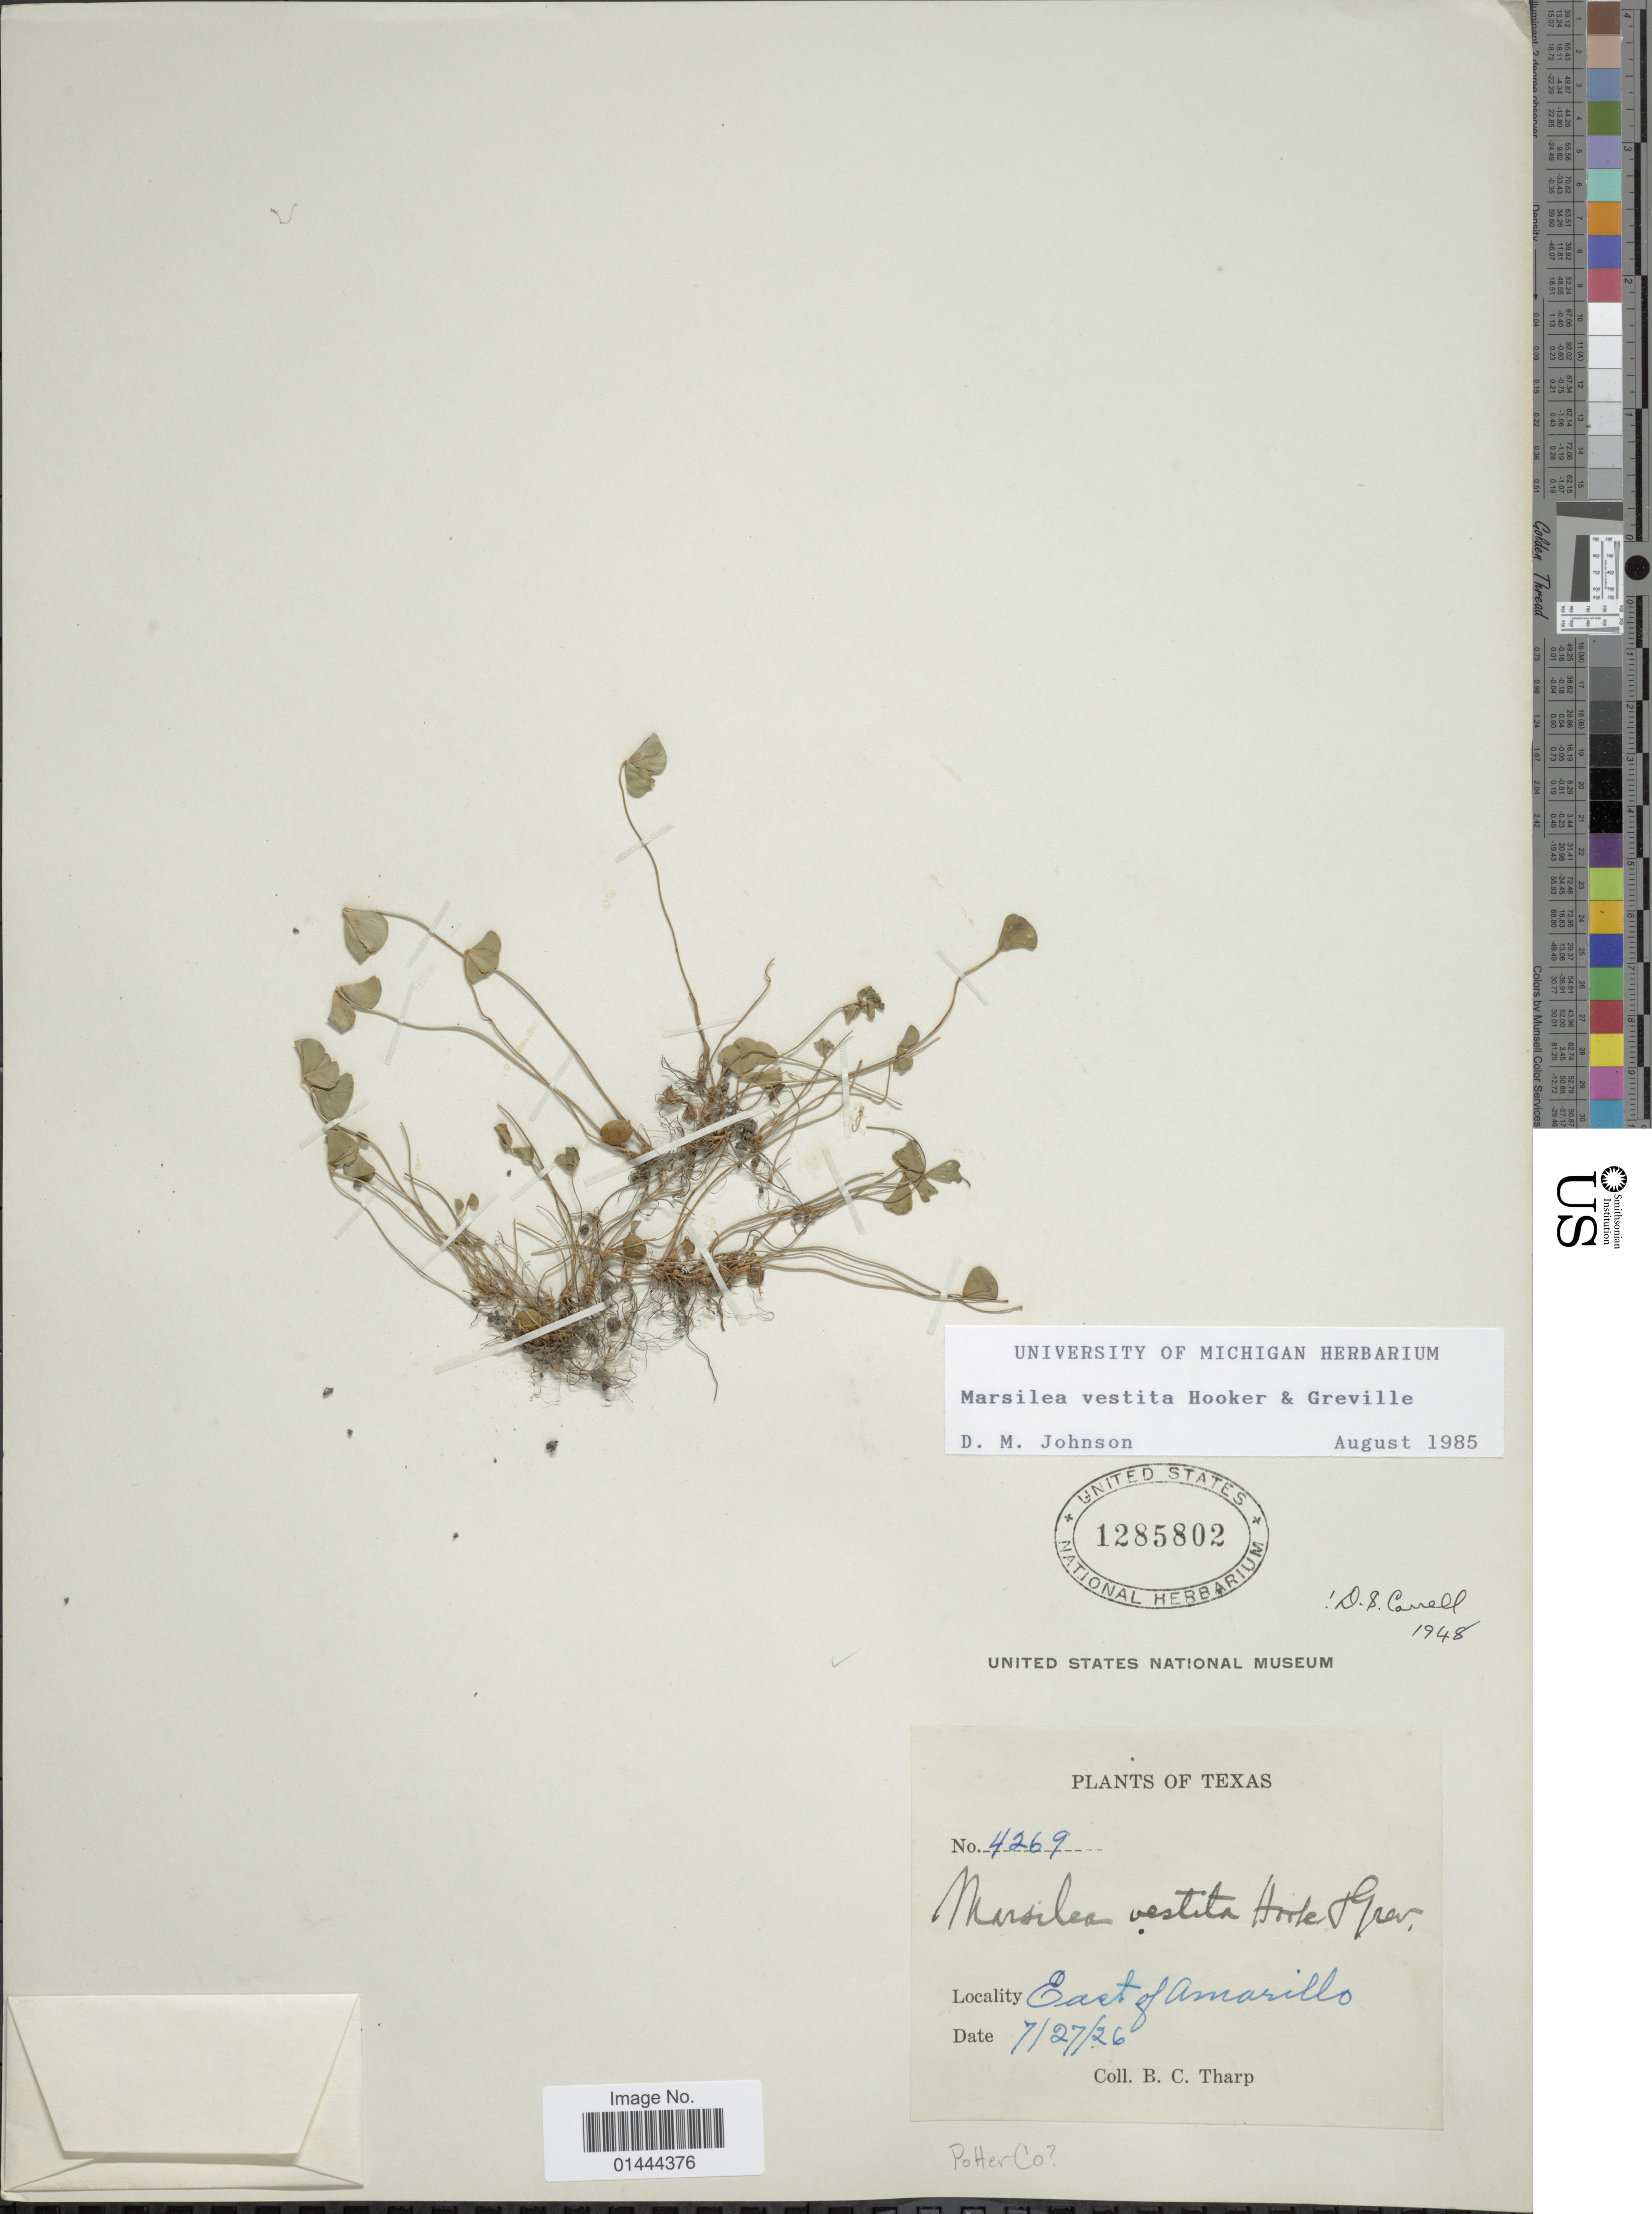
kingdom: Plantae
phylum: Tracheophyta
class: Polypodiopsida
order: Salviniales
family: Marsileaceae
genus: Marsilea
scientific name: Marsilea vestita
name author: Hook. & Grev.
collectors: B. C. Tharp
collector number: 4269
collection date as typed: Transcribed d/m/y: 27/7/26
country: United States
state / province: Texas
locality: East of Amarillo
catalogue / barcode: US 1285802